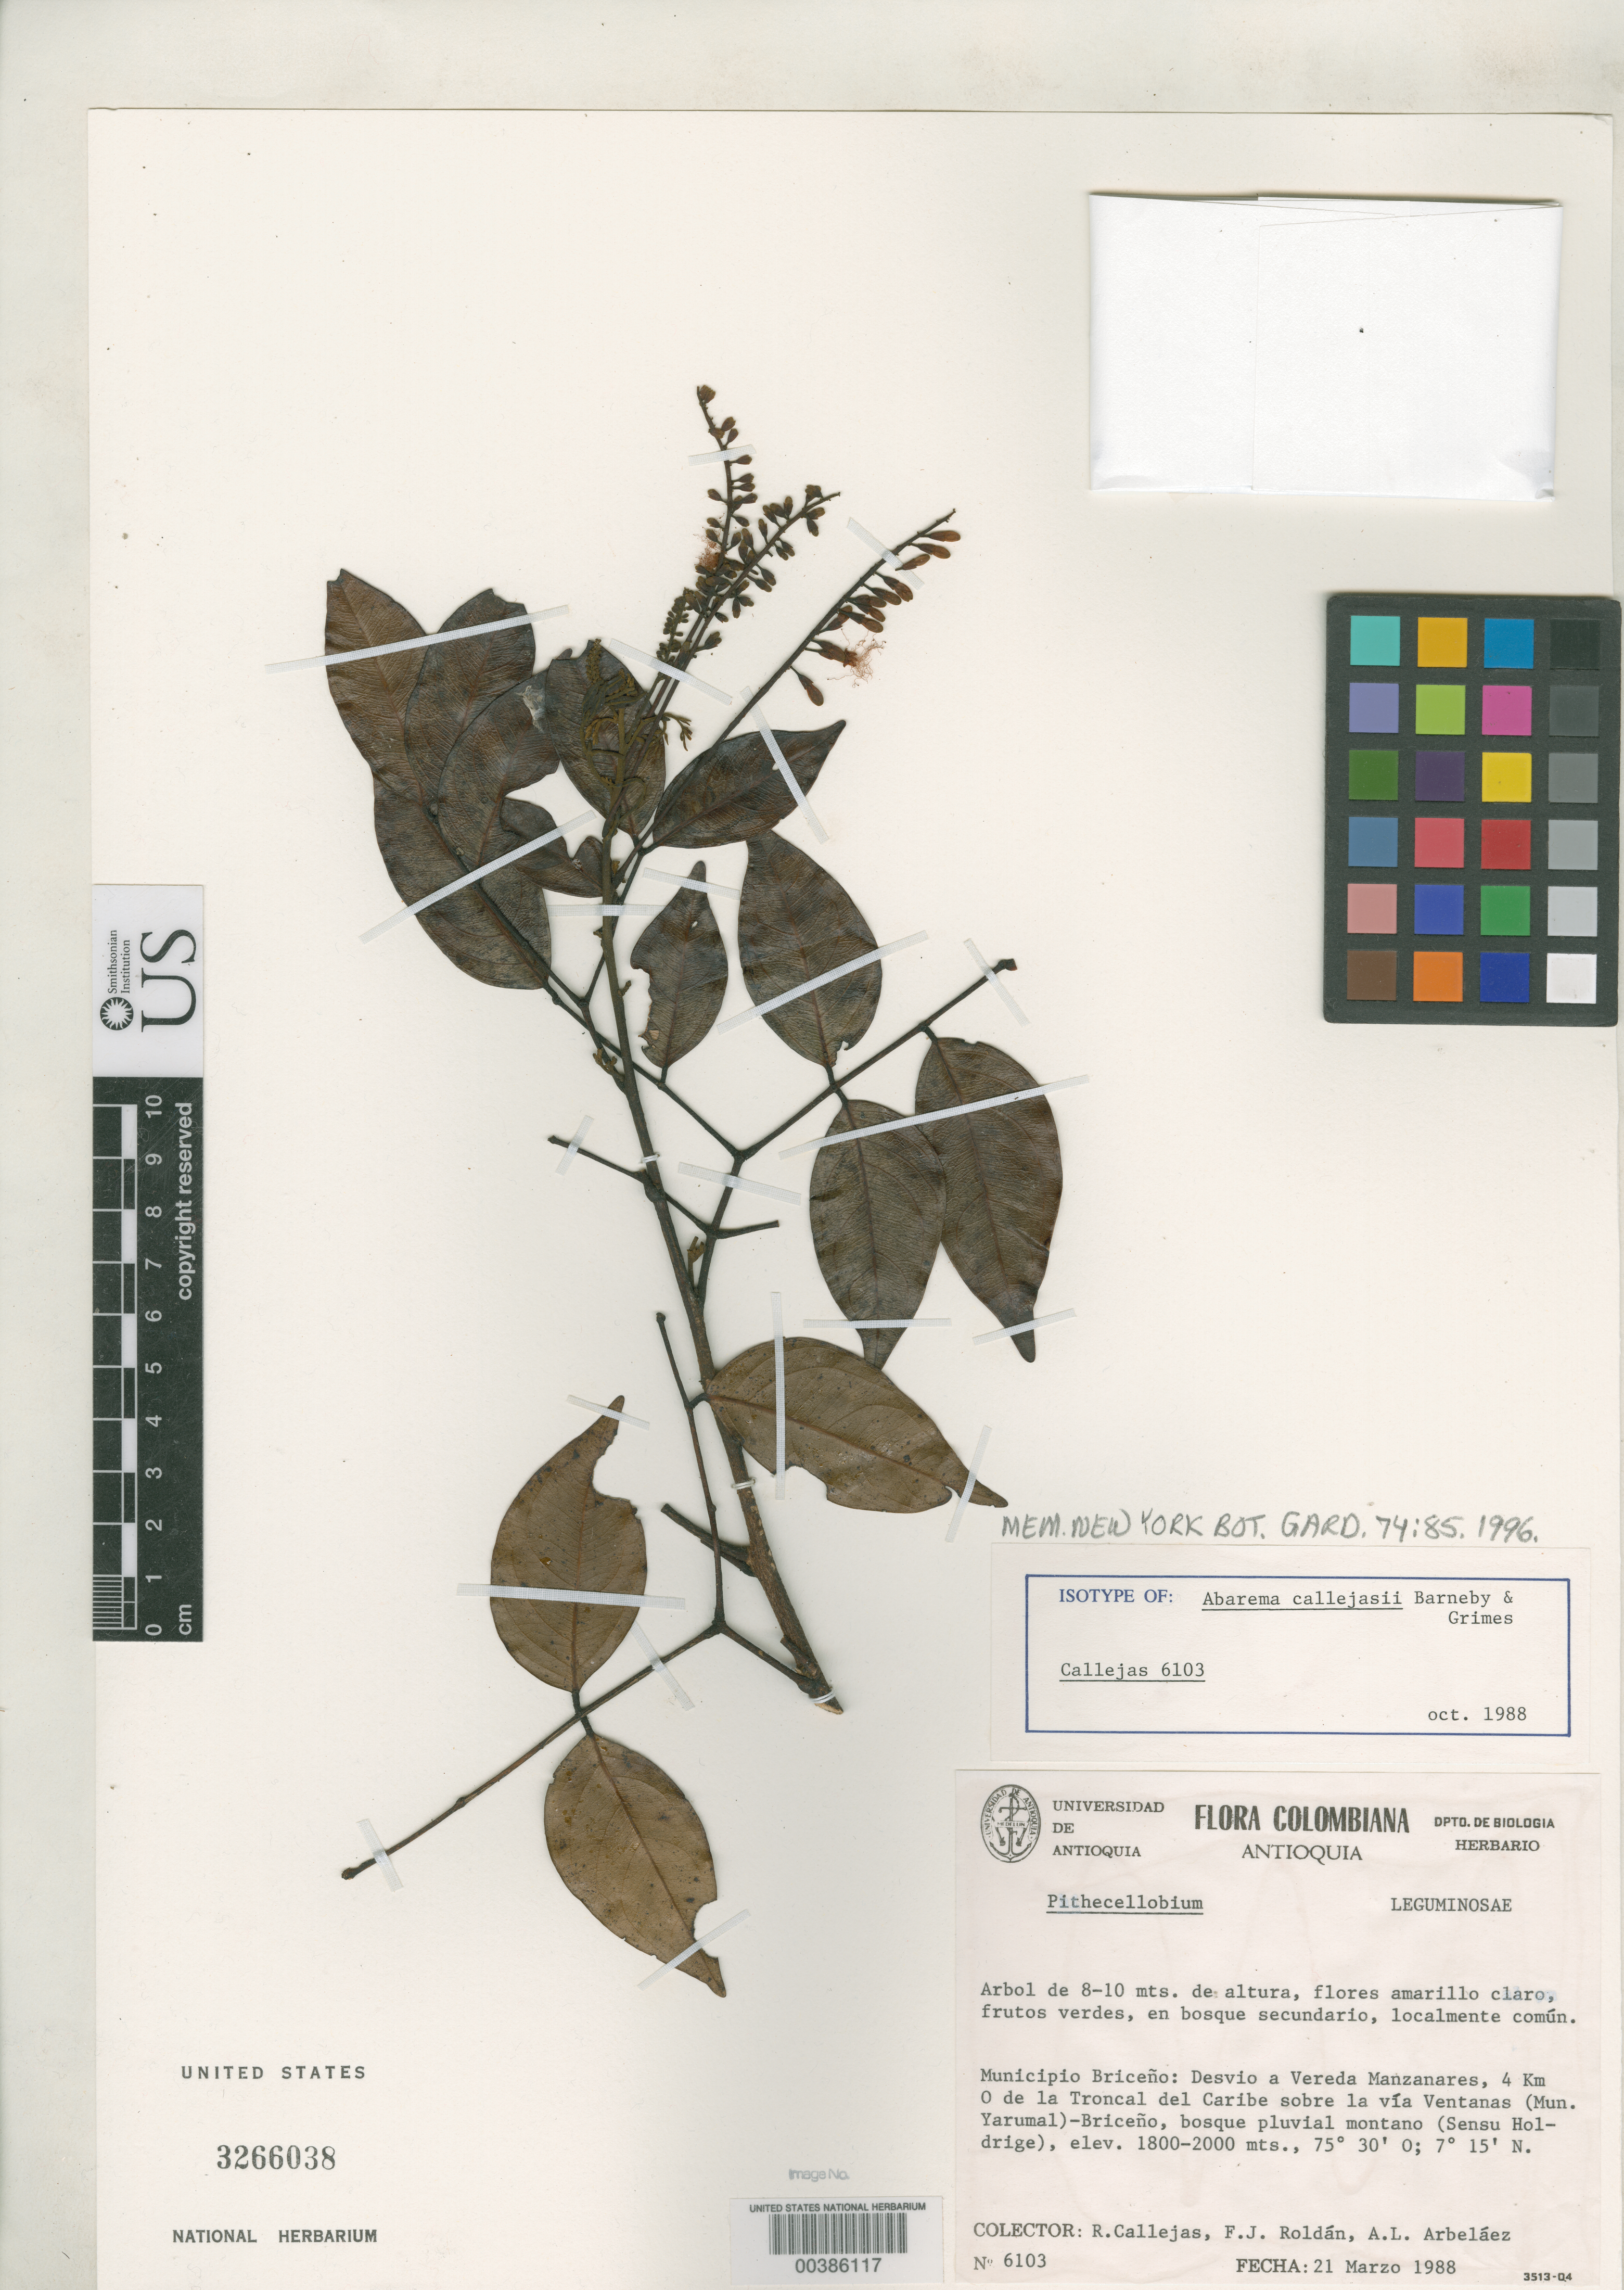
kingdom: Plantae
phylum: Tracheophyta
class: Magnoliopsida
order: Fabales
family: Fabaceae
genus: Abarema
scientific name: Abarema callejasii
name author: Barneby & J.W. Grimes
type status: Isotype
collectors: R. Callejas, F. J. Roldán & A. L. Arbelaez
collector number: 6103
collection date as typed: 21 Mar 1988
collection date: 1988-03-21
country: Colombia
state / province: Antioquia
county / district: Briceno Mun.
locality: Desvio a Vereda Manzanares, 4 km o de Troncal del Caribe Sobre La via Ventanas (Mun. Yarumal)-Briceno.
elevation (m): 1800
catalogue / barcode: US 3266038